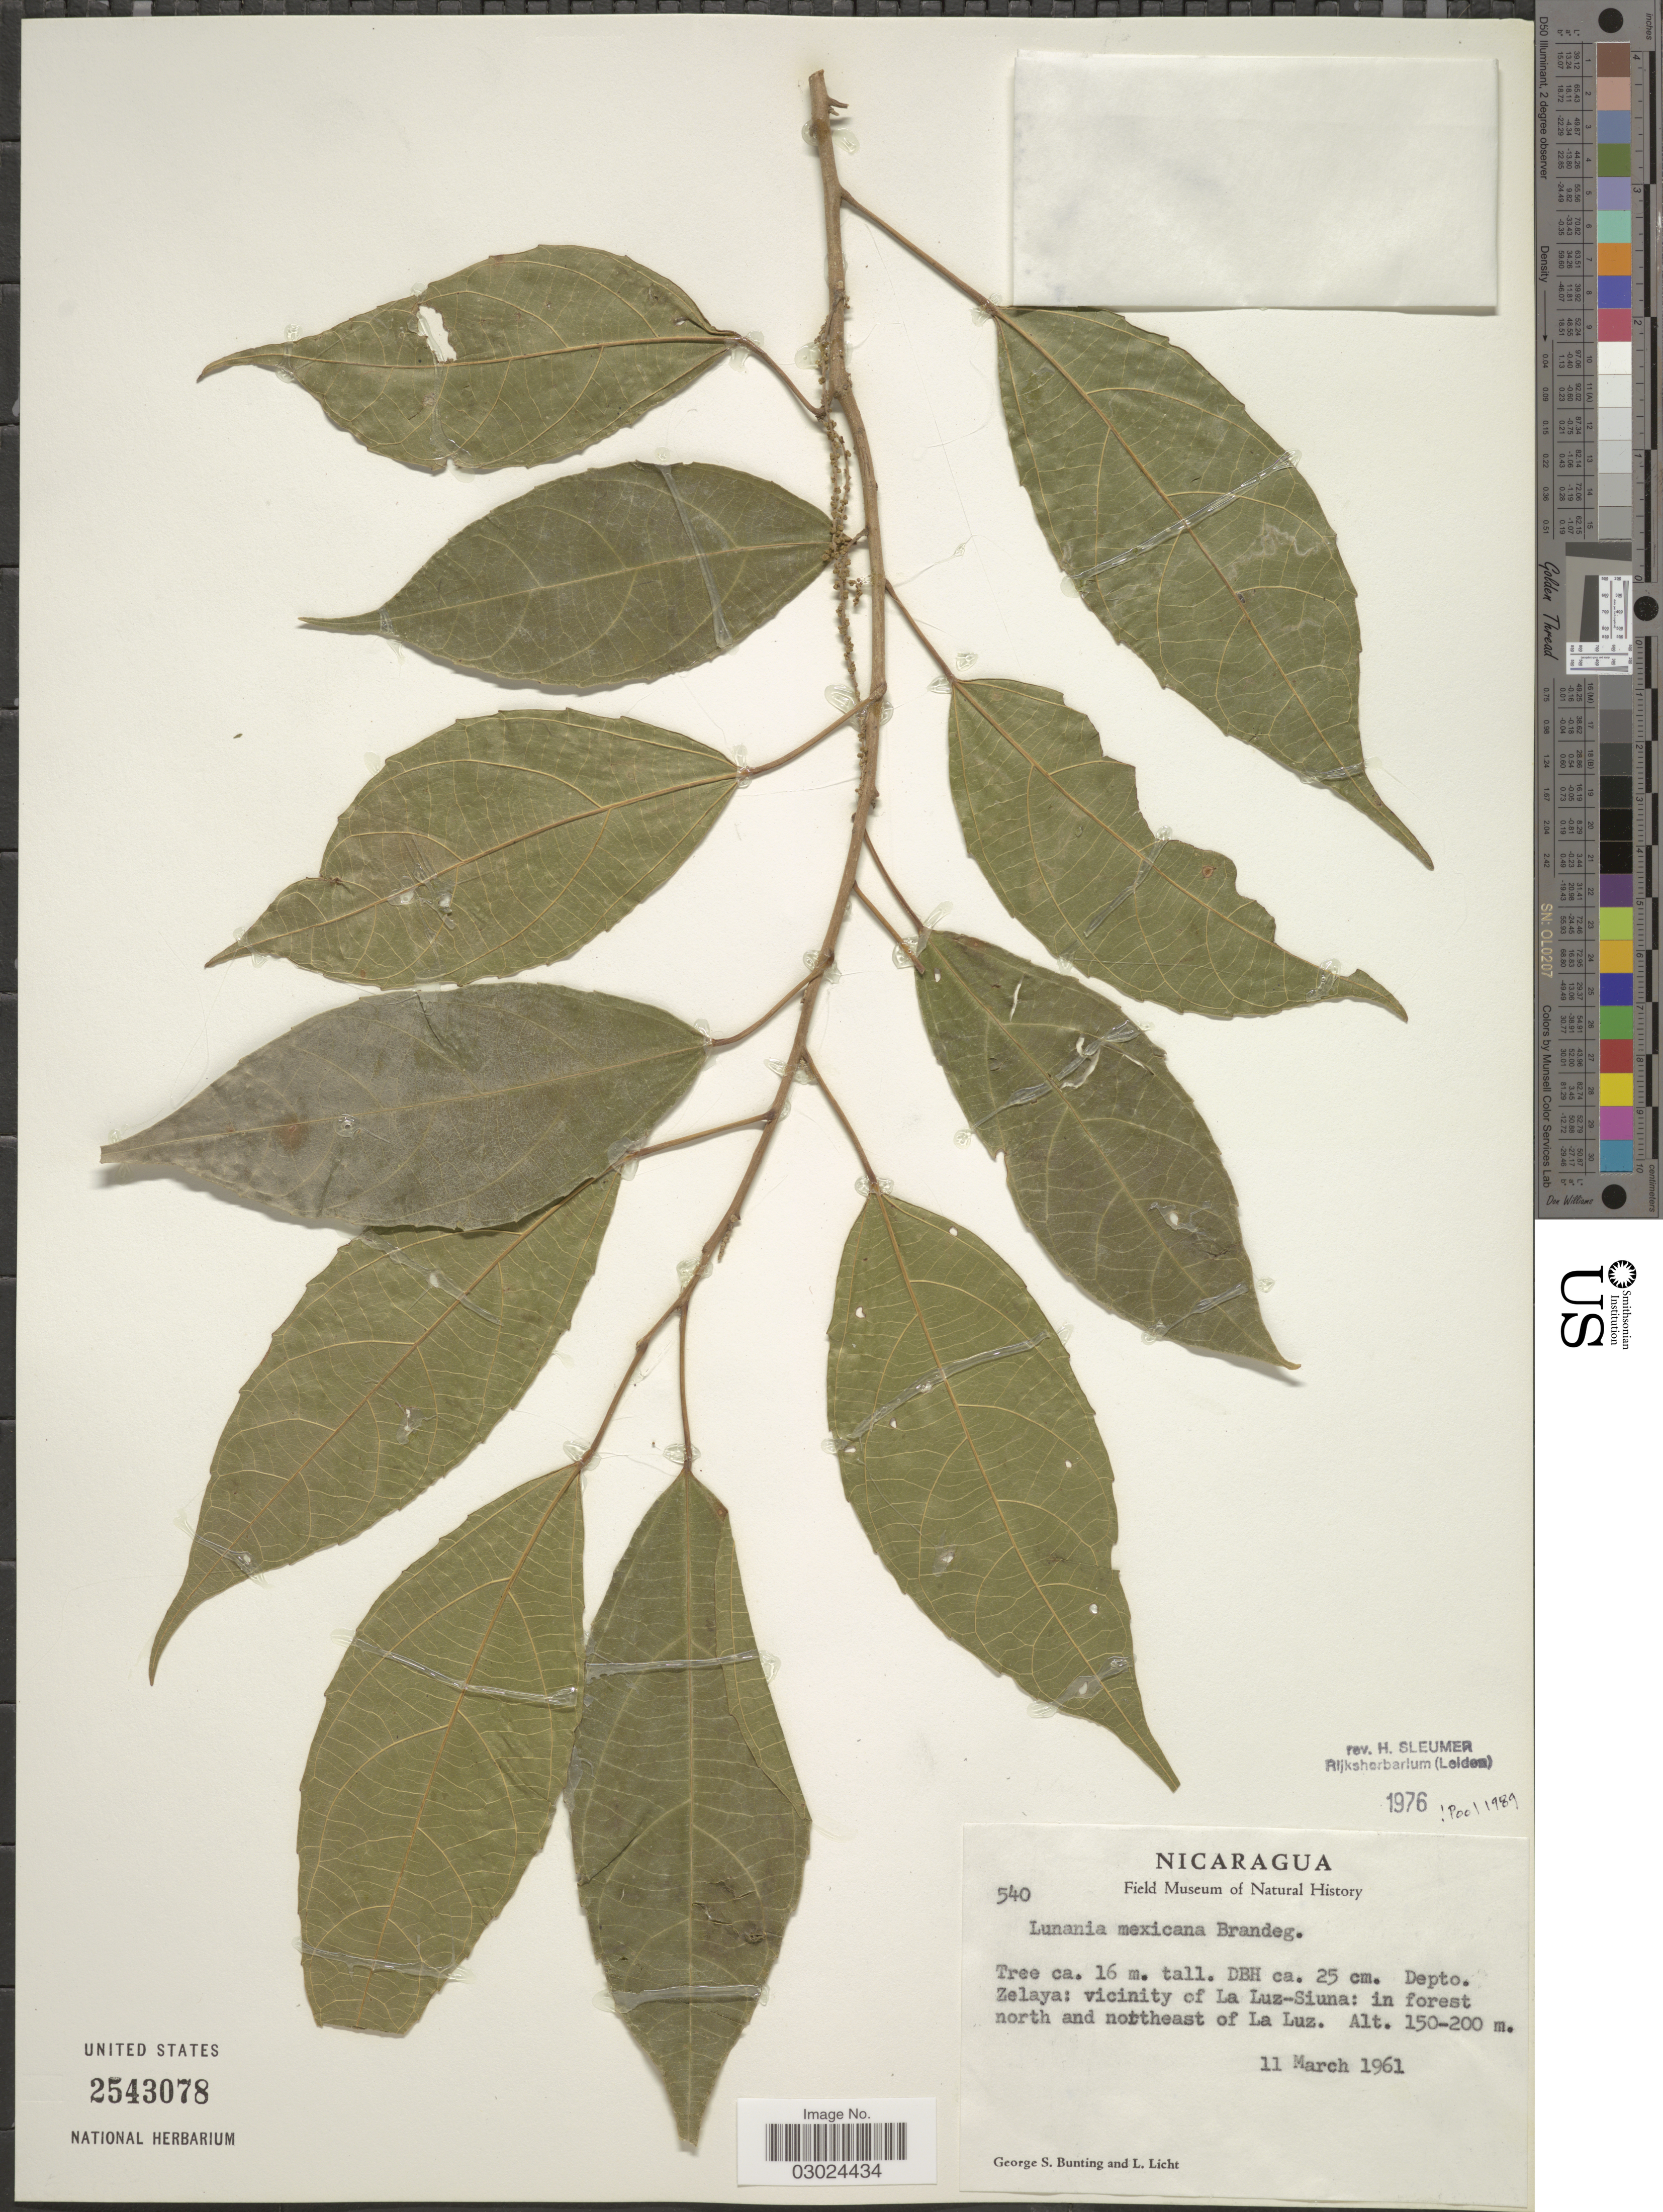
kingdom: Plantae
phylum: Tracheophyta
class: Magnoliopsida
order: Malpighiales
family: Salicaceae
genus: Lunania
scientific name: Lunania mexicana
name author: Brandegee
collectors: G. S. Bunting & L. Licht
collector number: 540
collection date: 1961-03-11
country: Nicaragua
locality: Zelaya: vicinity of La Luz- Siuna: in forest north and northeast of La Luz.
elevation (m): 150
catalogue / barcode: US 2543078